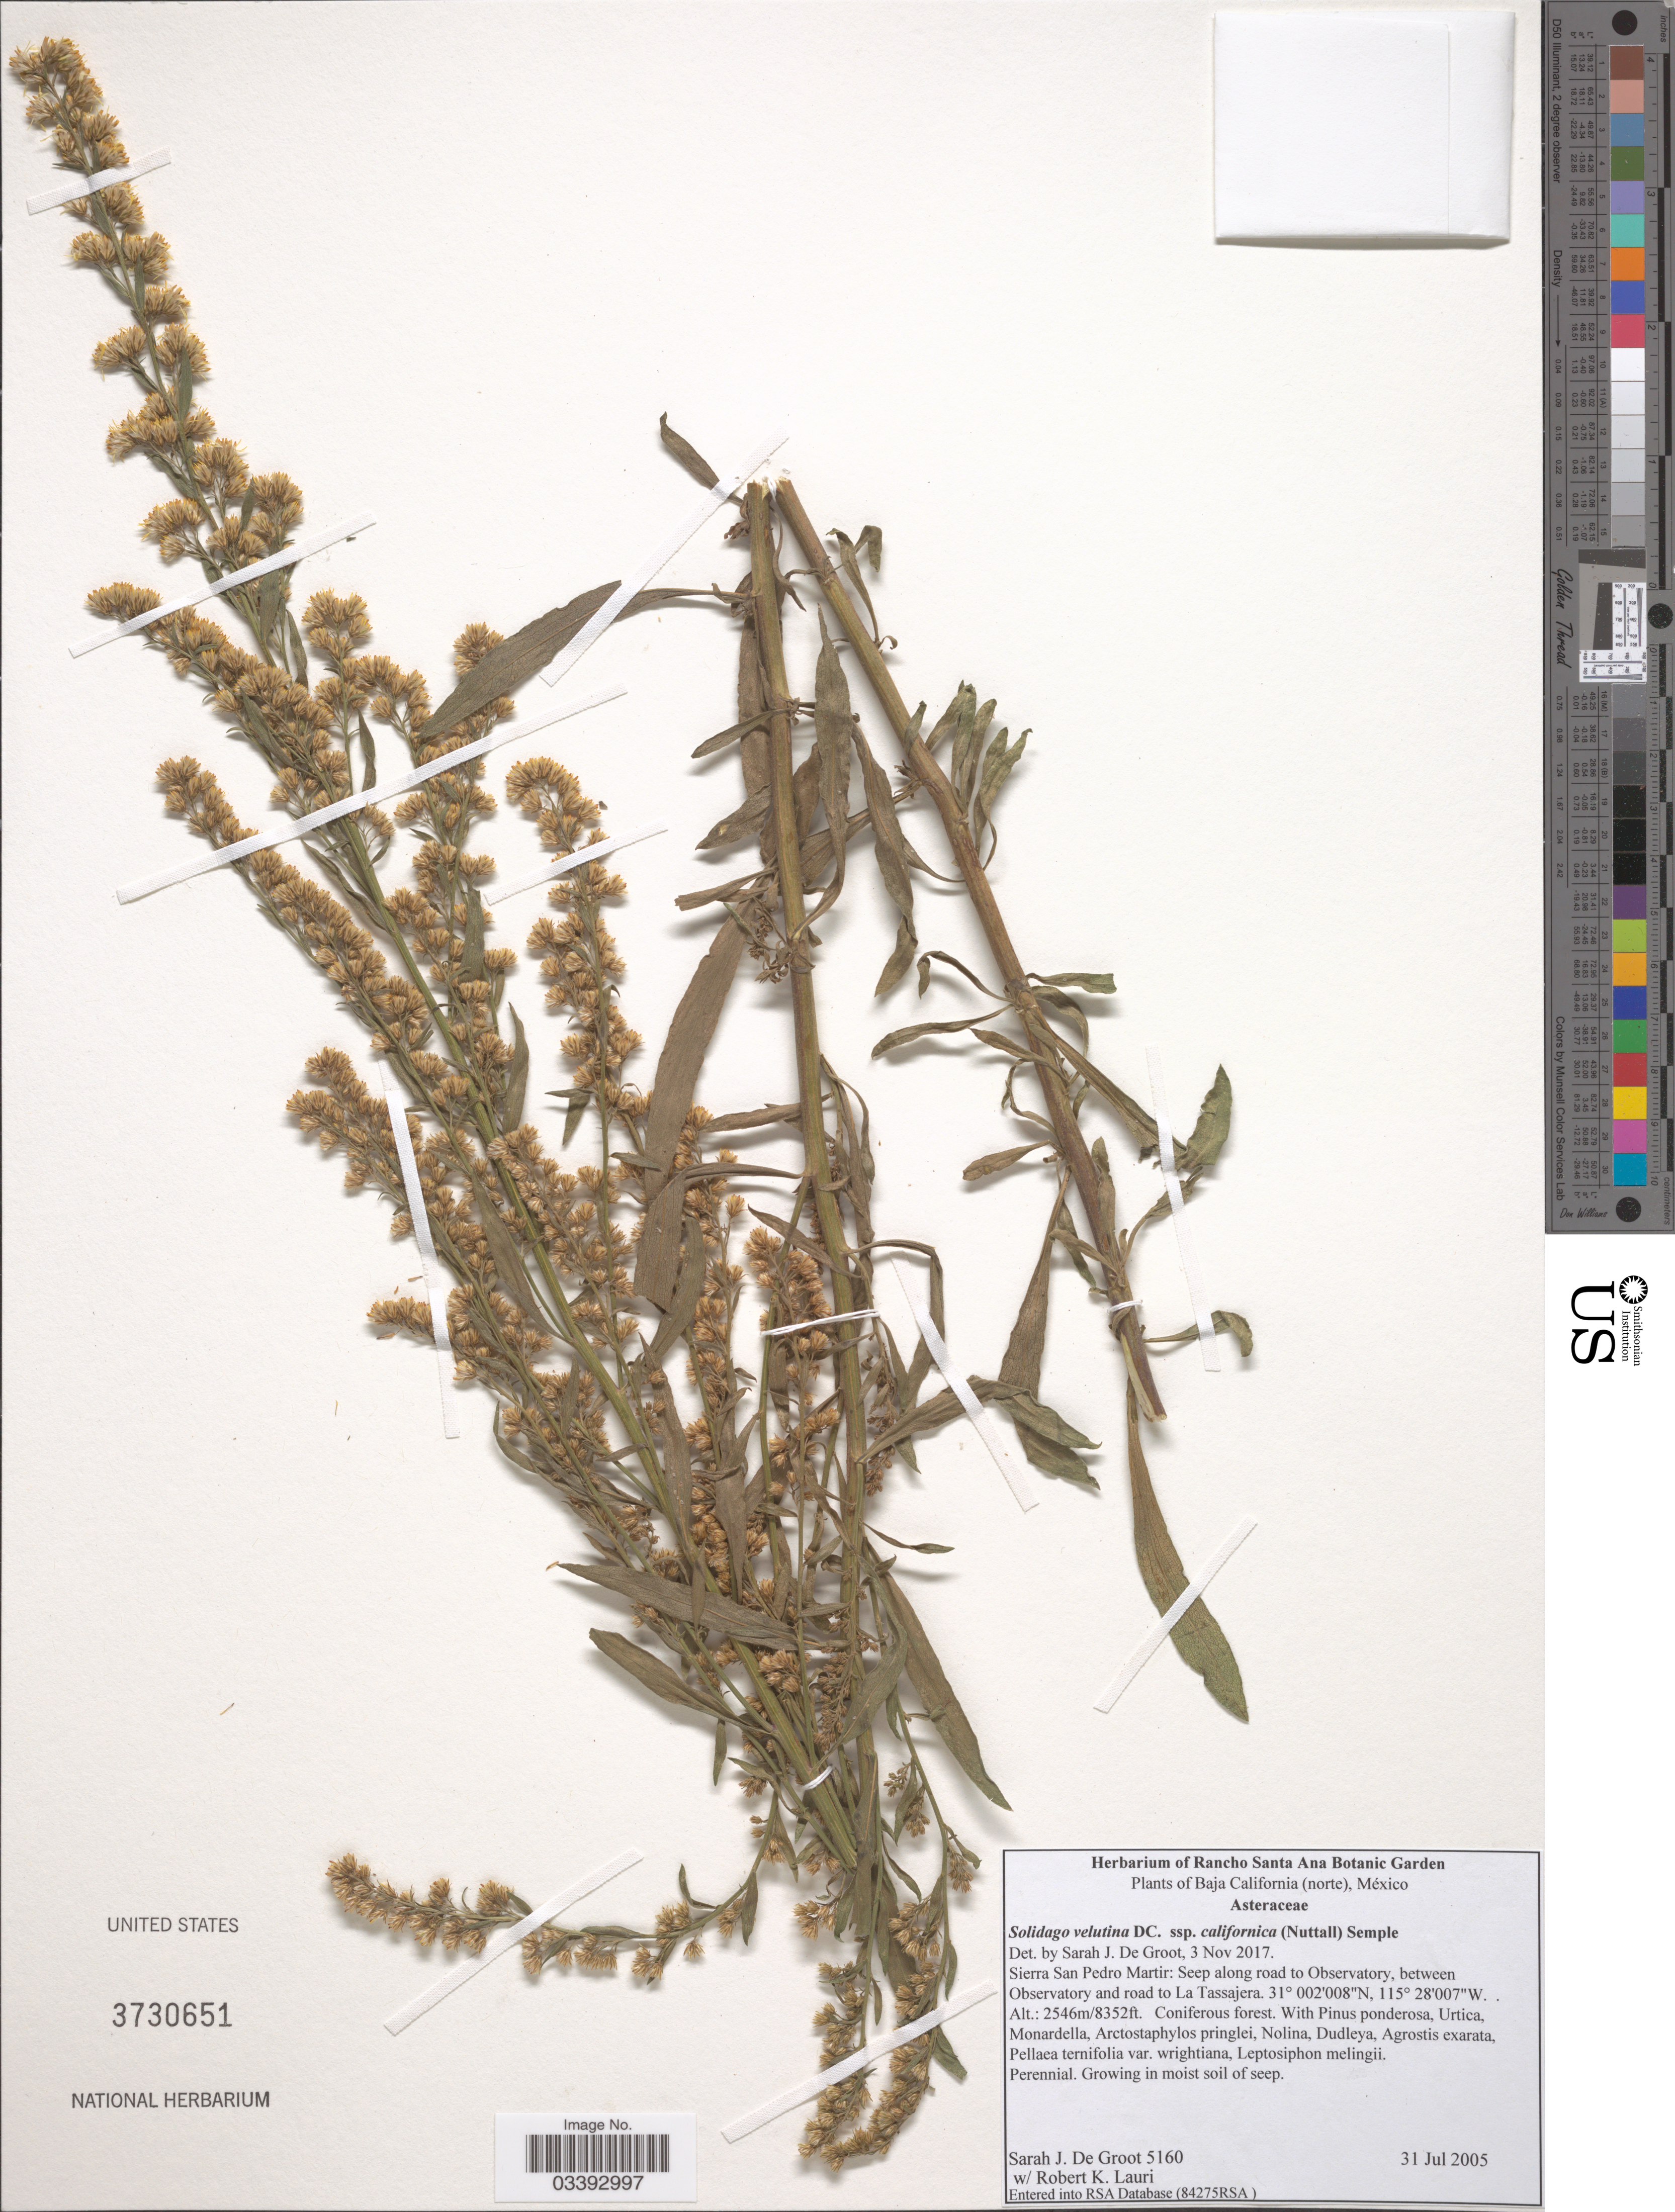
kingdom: Plantae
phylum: Tracheophyta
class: Magnoliopsida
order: Asterales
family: Asteraceae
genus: Solidago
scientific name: Solidago velutina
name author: DC.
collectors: S. De Groot & R. Lauri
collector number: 5160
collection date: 2005-07-31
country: Mexico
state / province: Baja California Norte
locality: Sierra San Pedro Martir: Seep along road to Observatory, between Observatory and road to La Tassajera.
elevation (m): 2546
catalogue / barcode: US 3730651